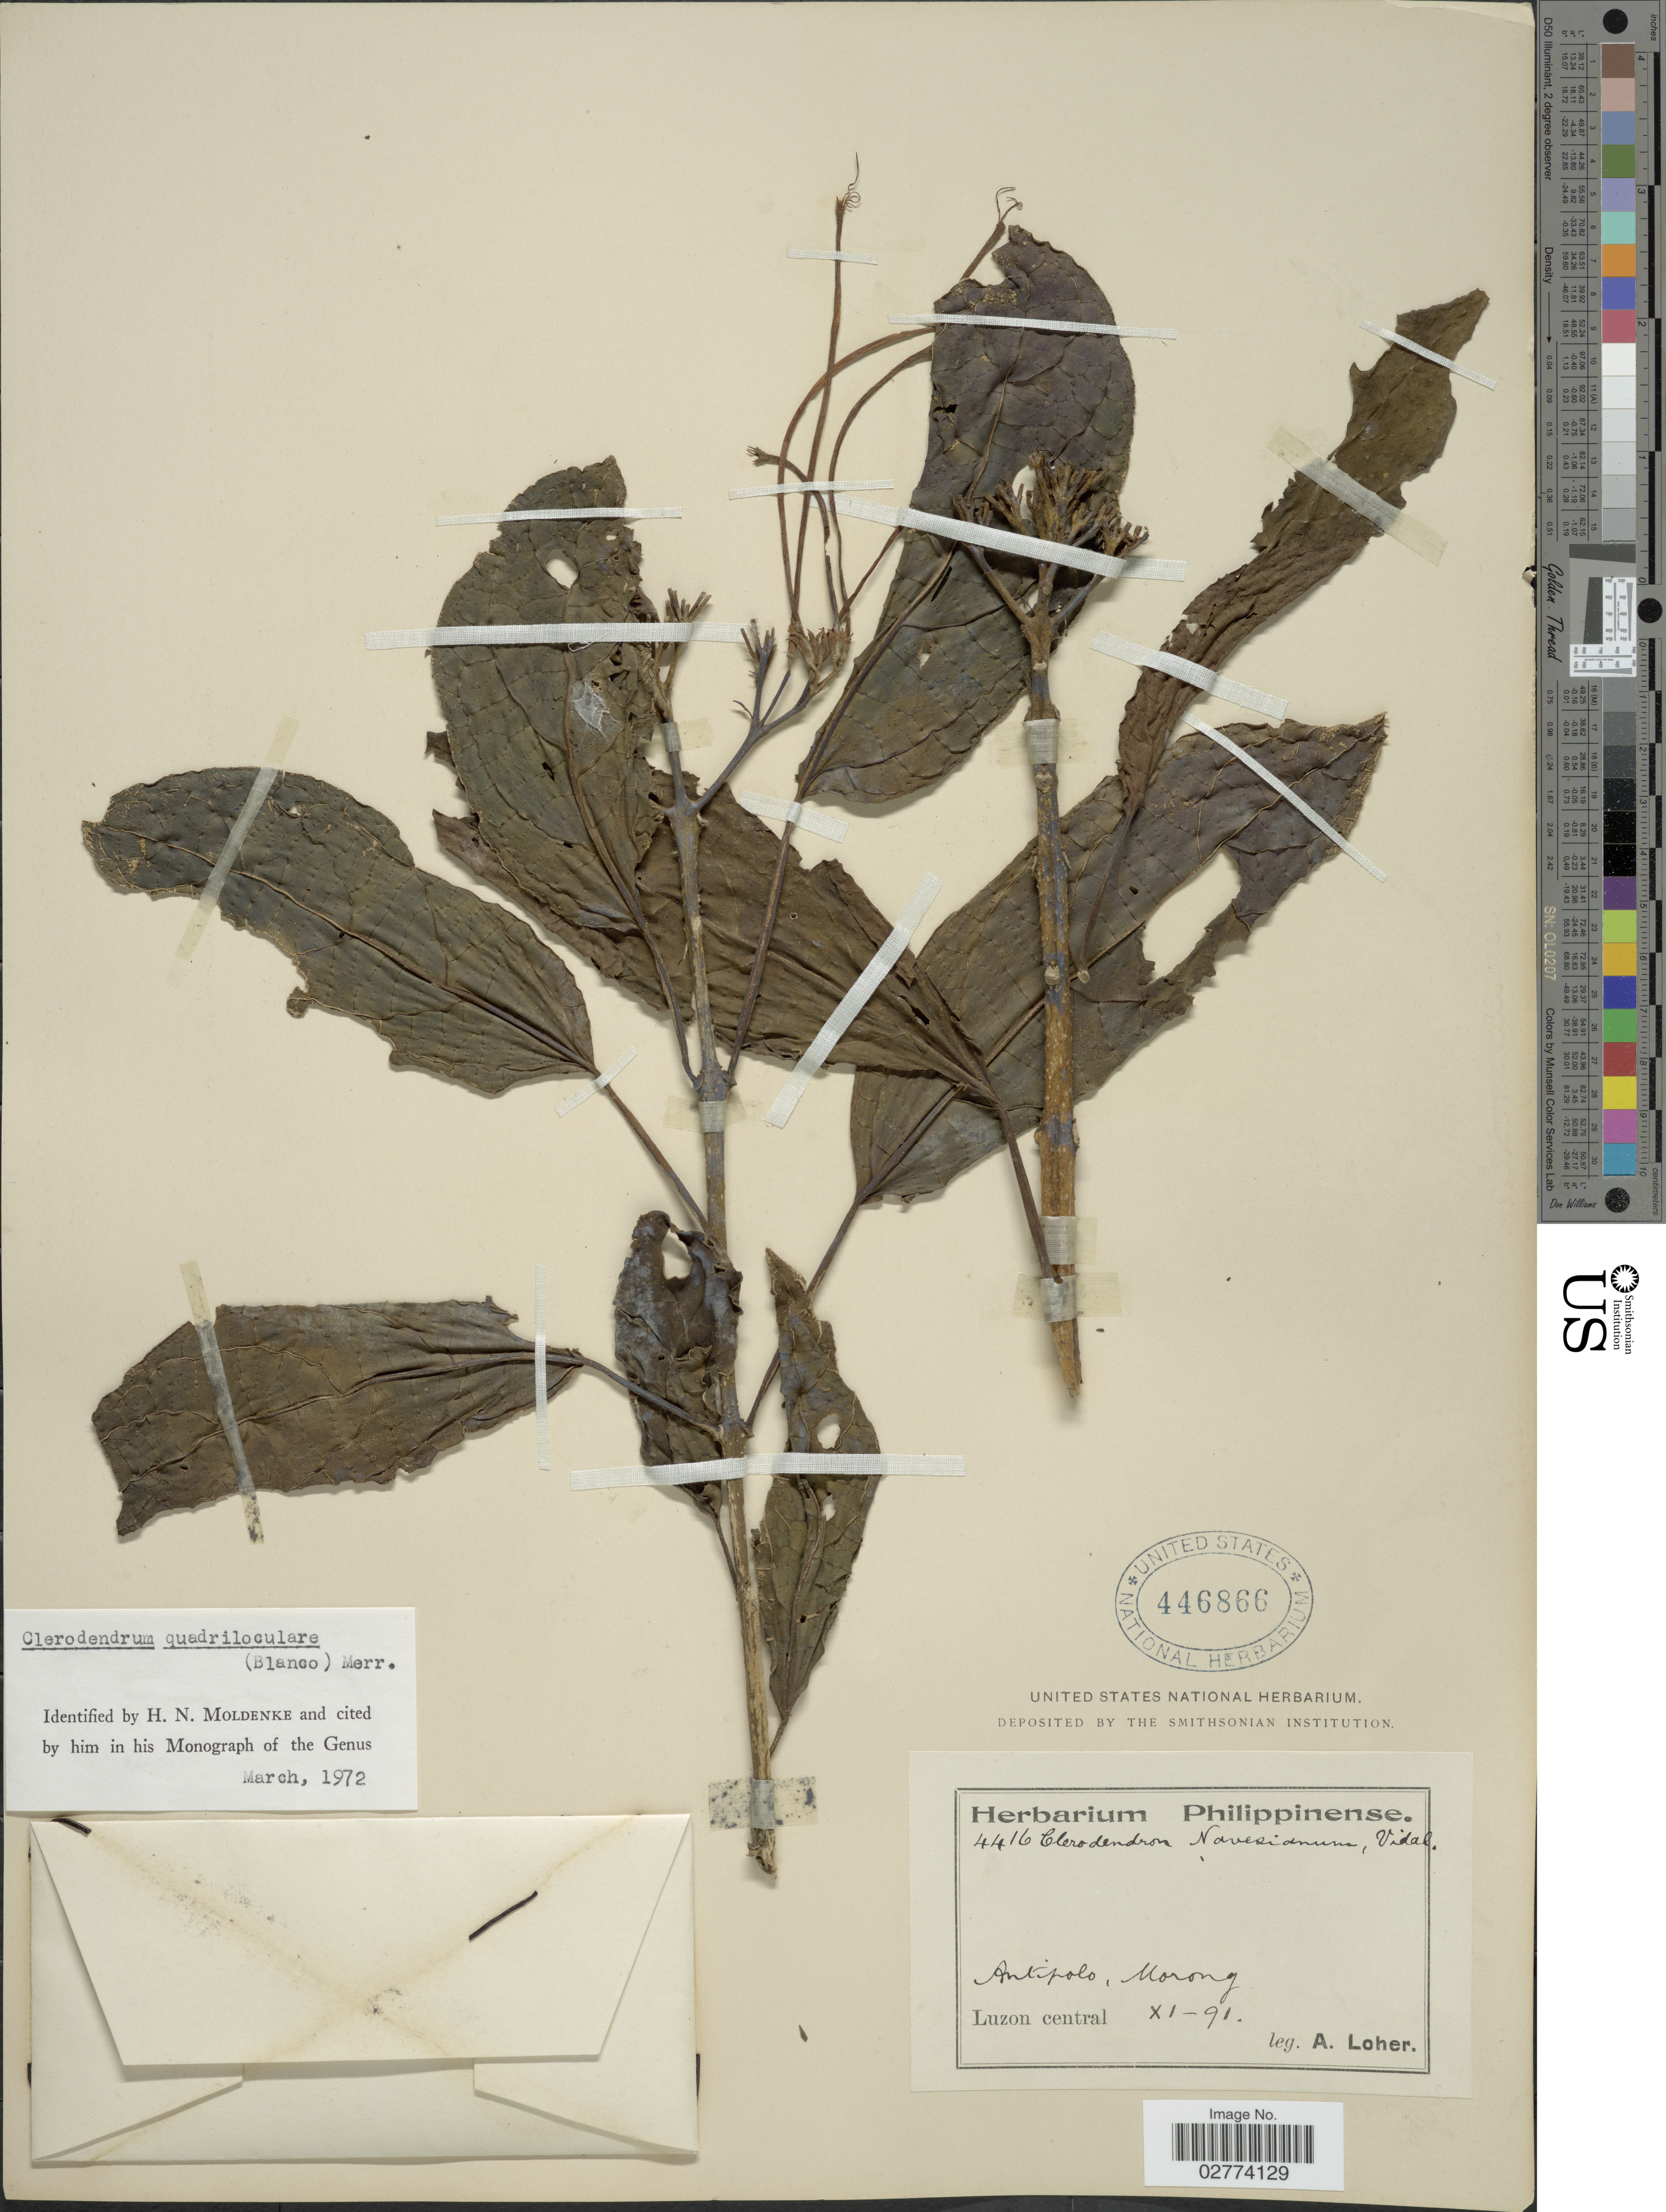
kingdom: Plantae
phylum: Tracheophyta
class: Magnoliopsida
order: Lamiales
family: Lamiaceae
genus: Clerodendrum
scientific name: Clerodendrum quadriloculare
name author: (Blanco) Merr.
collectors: A. Loher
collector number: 4416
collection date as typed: Transcribed d/m/y: /11/91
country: Philippines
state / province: Central Luzon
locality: Antipolo, Morong.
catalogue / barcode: US 446866